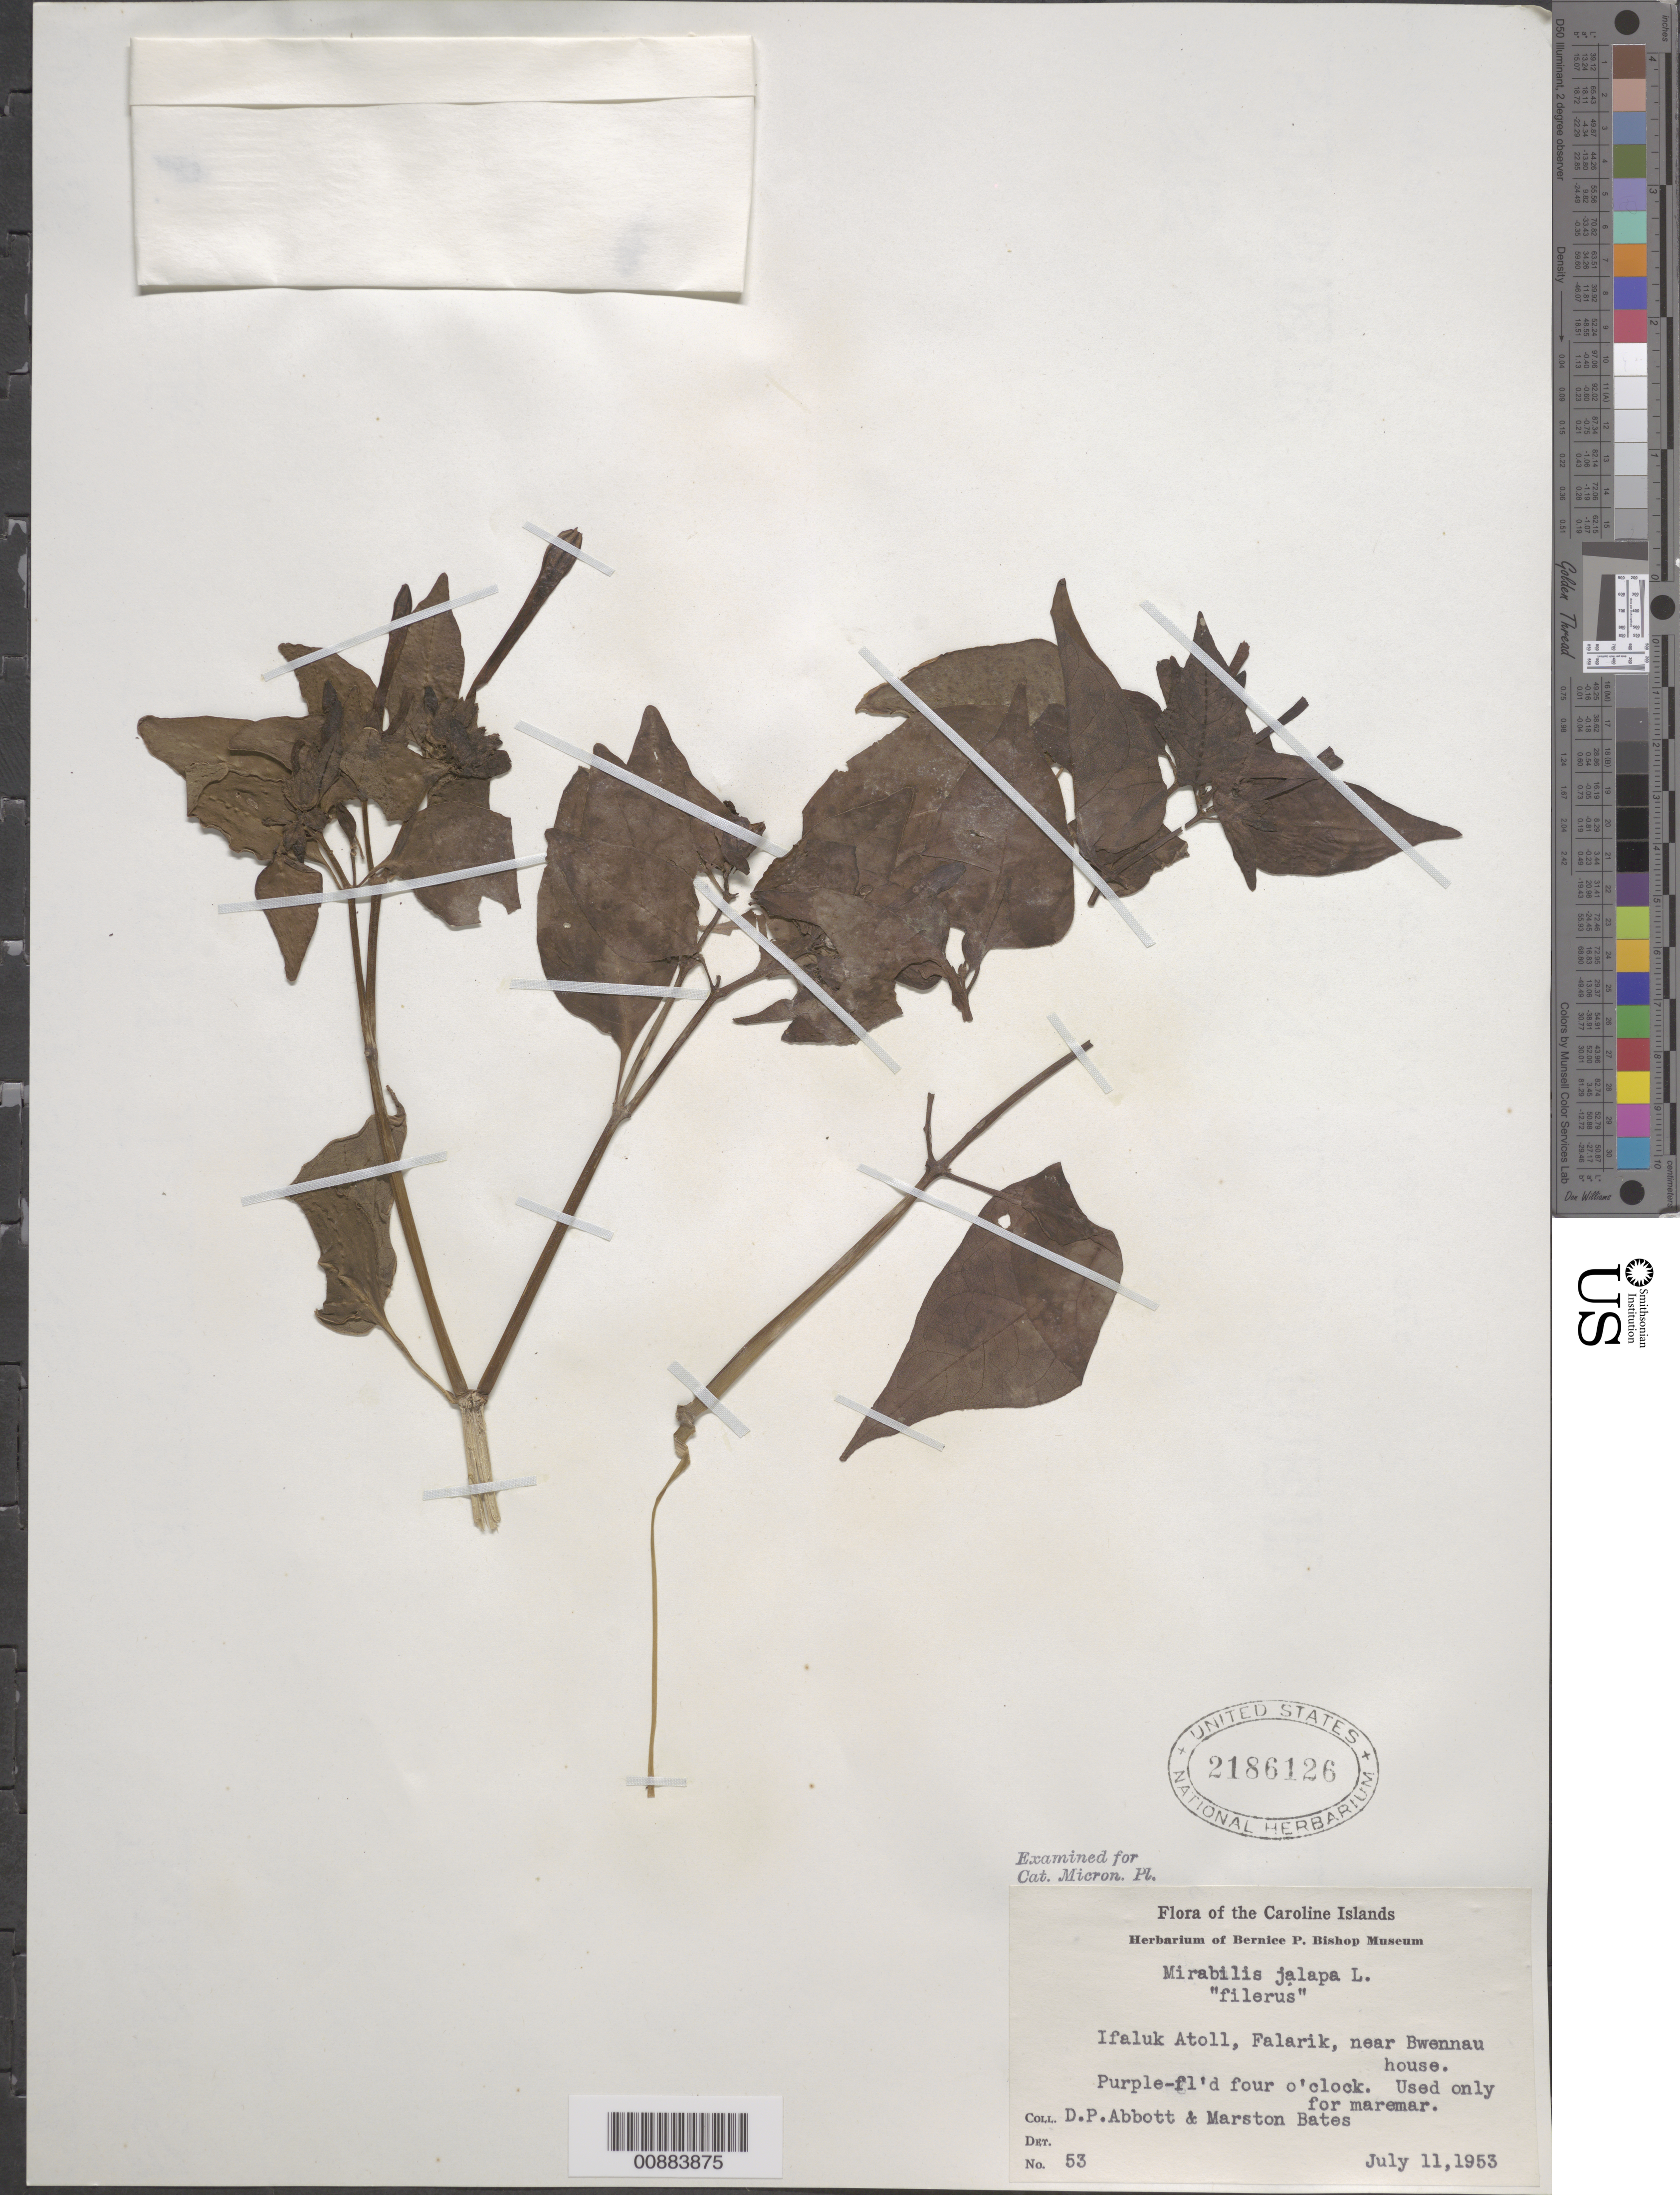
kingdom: Plantae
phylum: Tracheophyta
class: Magnoliopsida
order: Caryophyllales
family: Nyctaginaceae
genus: Mirabilis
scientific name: Mirabilis jalapa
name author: L.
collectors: D. P. Abbott & M. Bates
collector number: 53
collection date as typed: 11 Jul 1953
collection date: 1953-07-11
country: Micronesia, Federated States of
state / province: Yap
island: Ifalik (Ifaluk) Atoll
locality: Ifaluk Atoll, Falarik, near Bwennau house.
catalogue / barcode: US 2186126